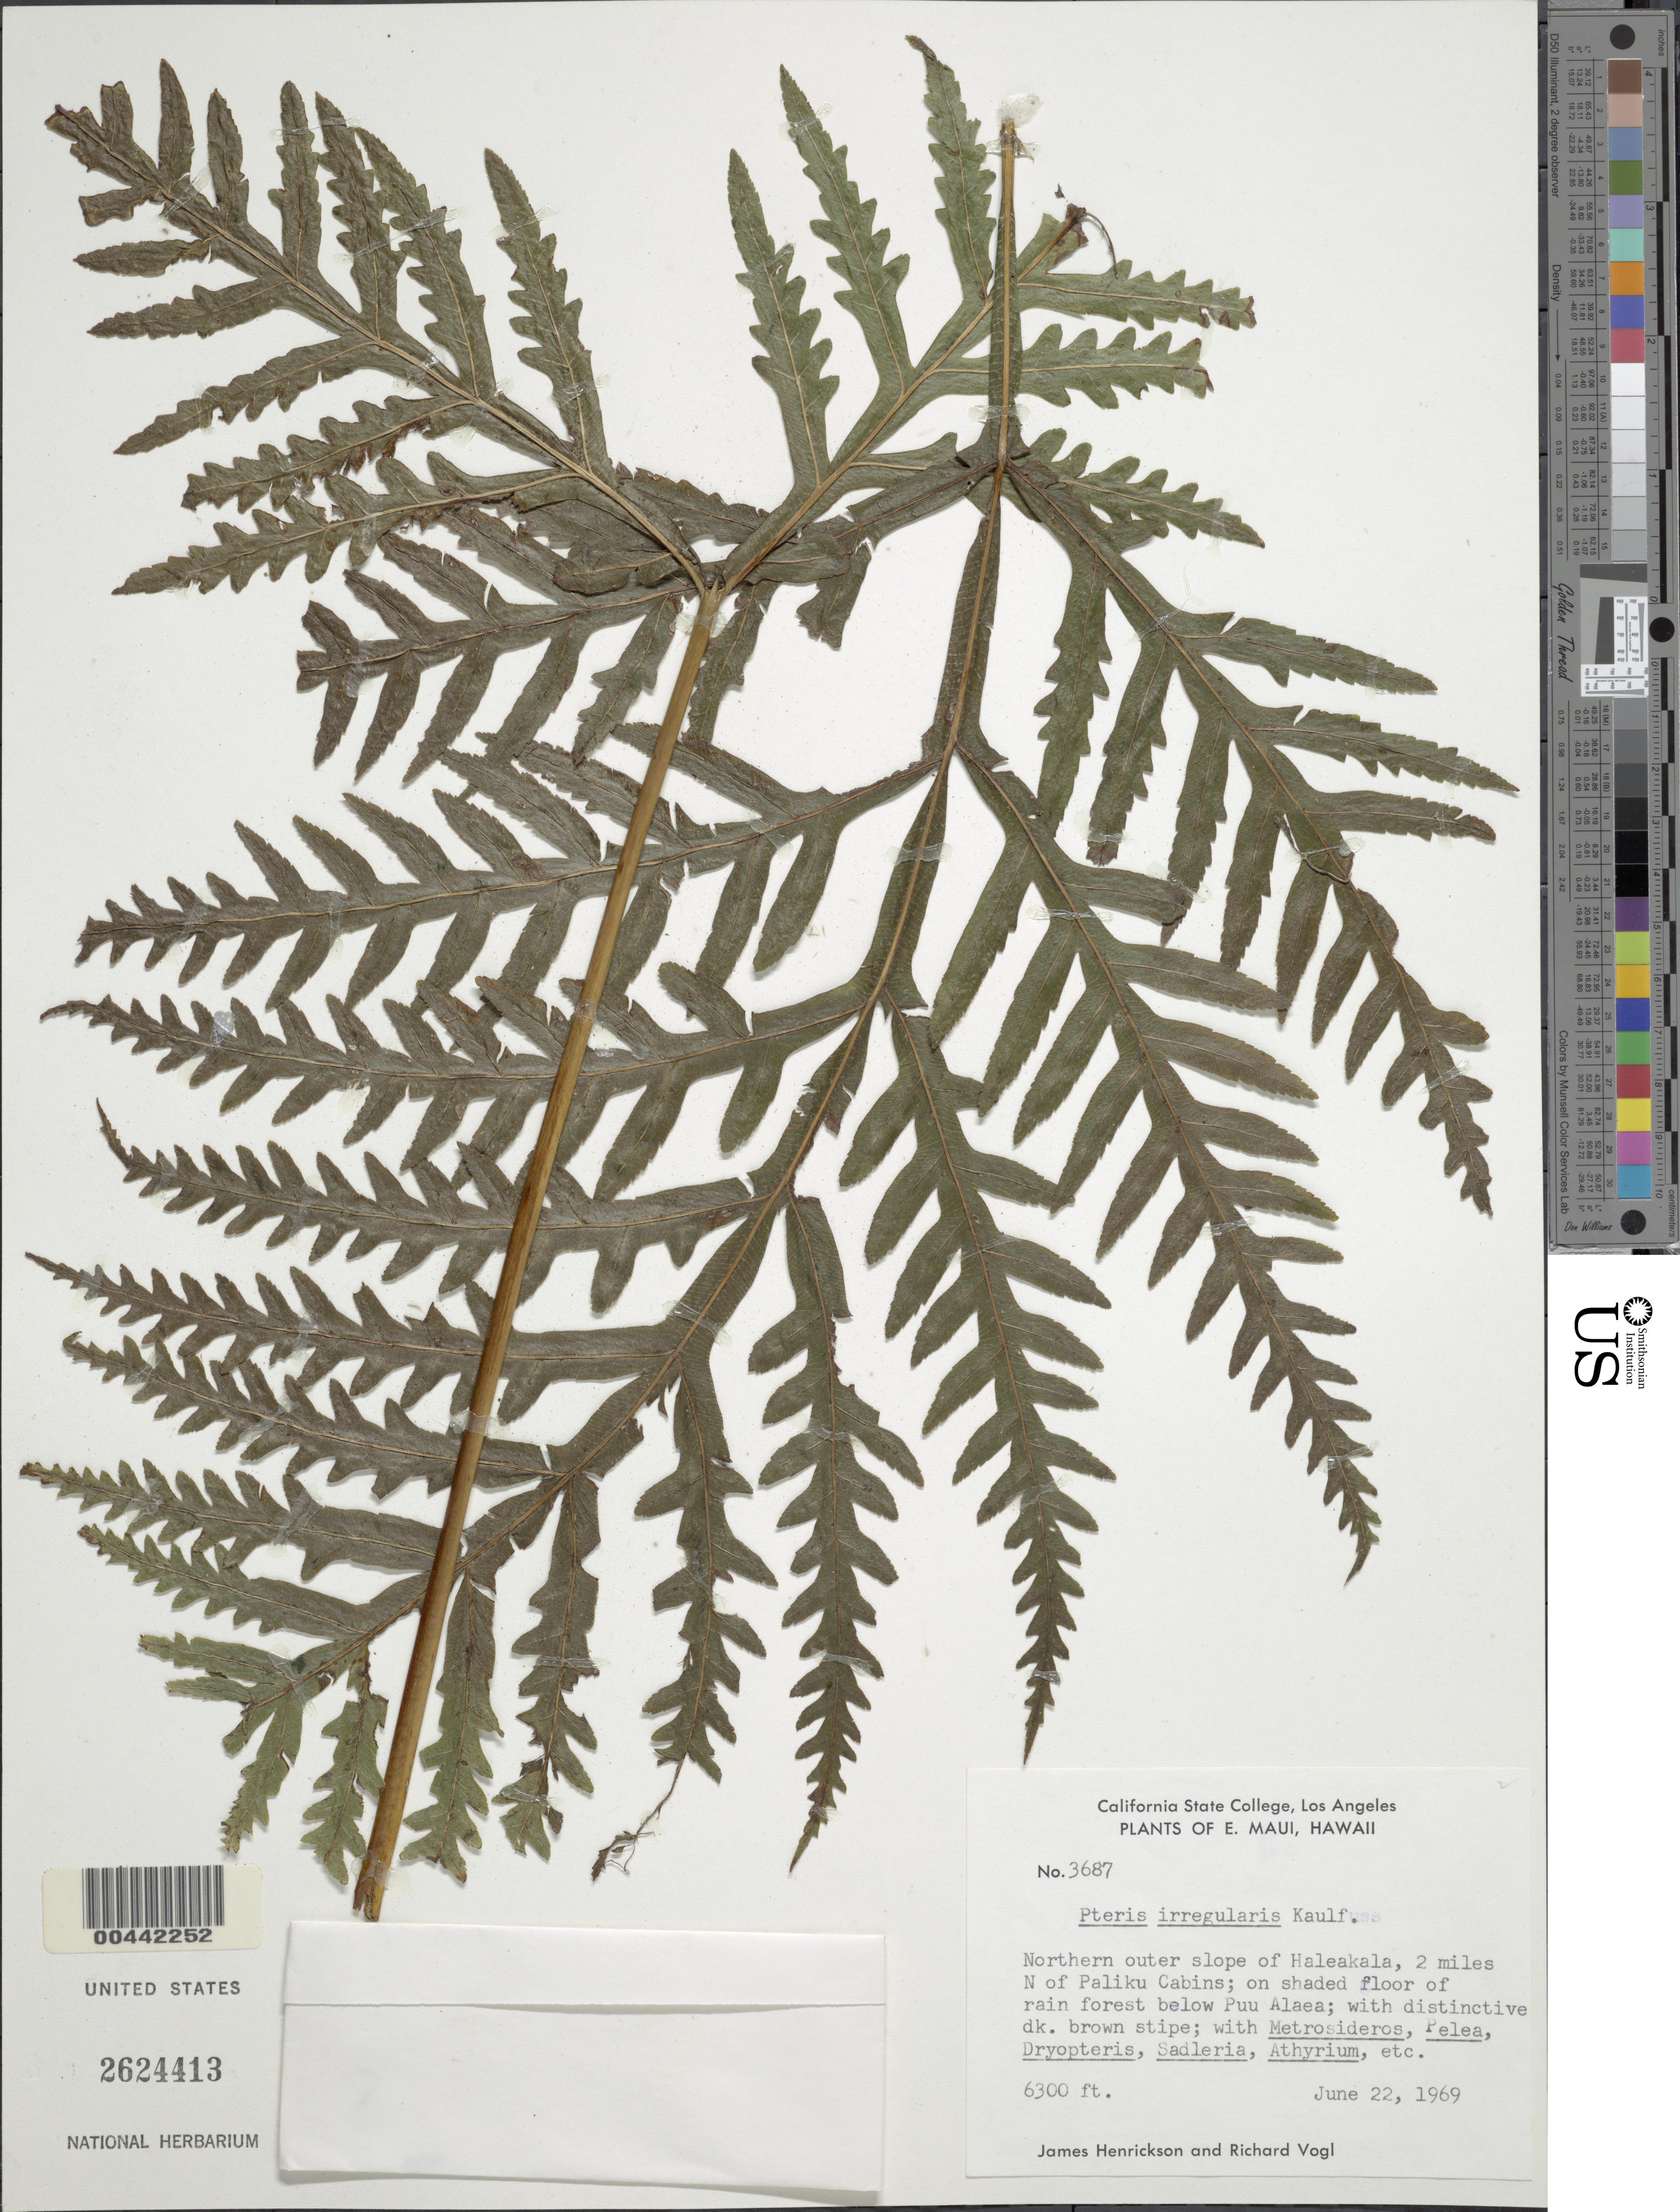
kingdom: Plantae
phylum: Tracheophyta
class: Polypodiopsida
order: Polypodiales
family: Pteridaceae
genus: Pteris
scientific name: Pteris irregularis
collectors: J. S. Henrickson & R. Vogl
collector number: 3687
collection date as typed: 22 Jun 1969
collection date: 1969-06-22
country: United States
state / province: Hawaii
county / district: Maui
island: Maui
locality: N outer slope of Haleakala, 2 mi N of Paliku Cabins, E Maui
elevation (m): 1920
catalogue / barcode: US 2624413